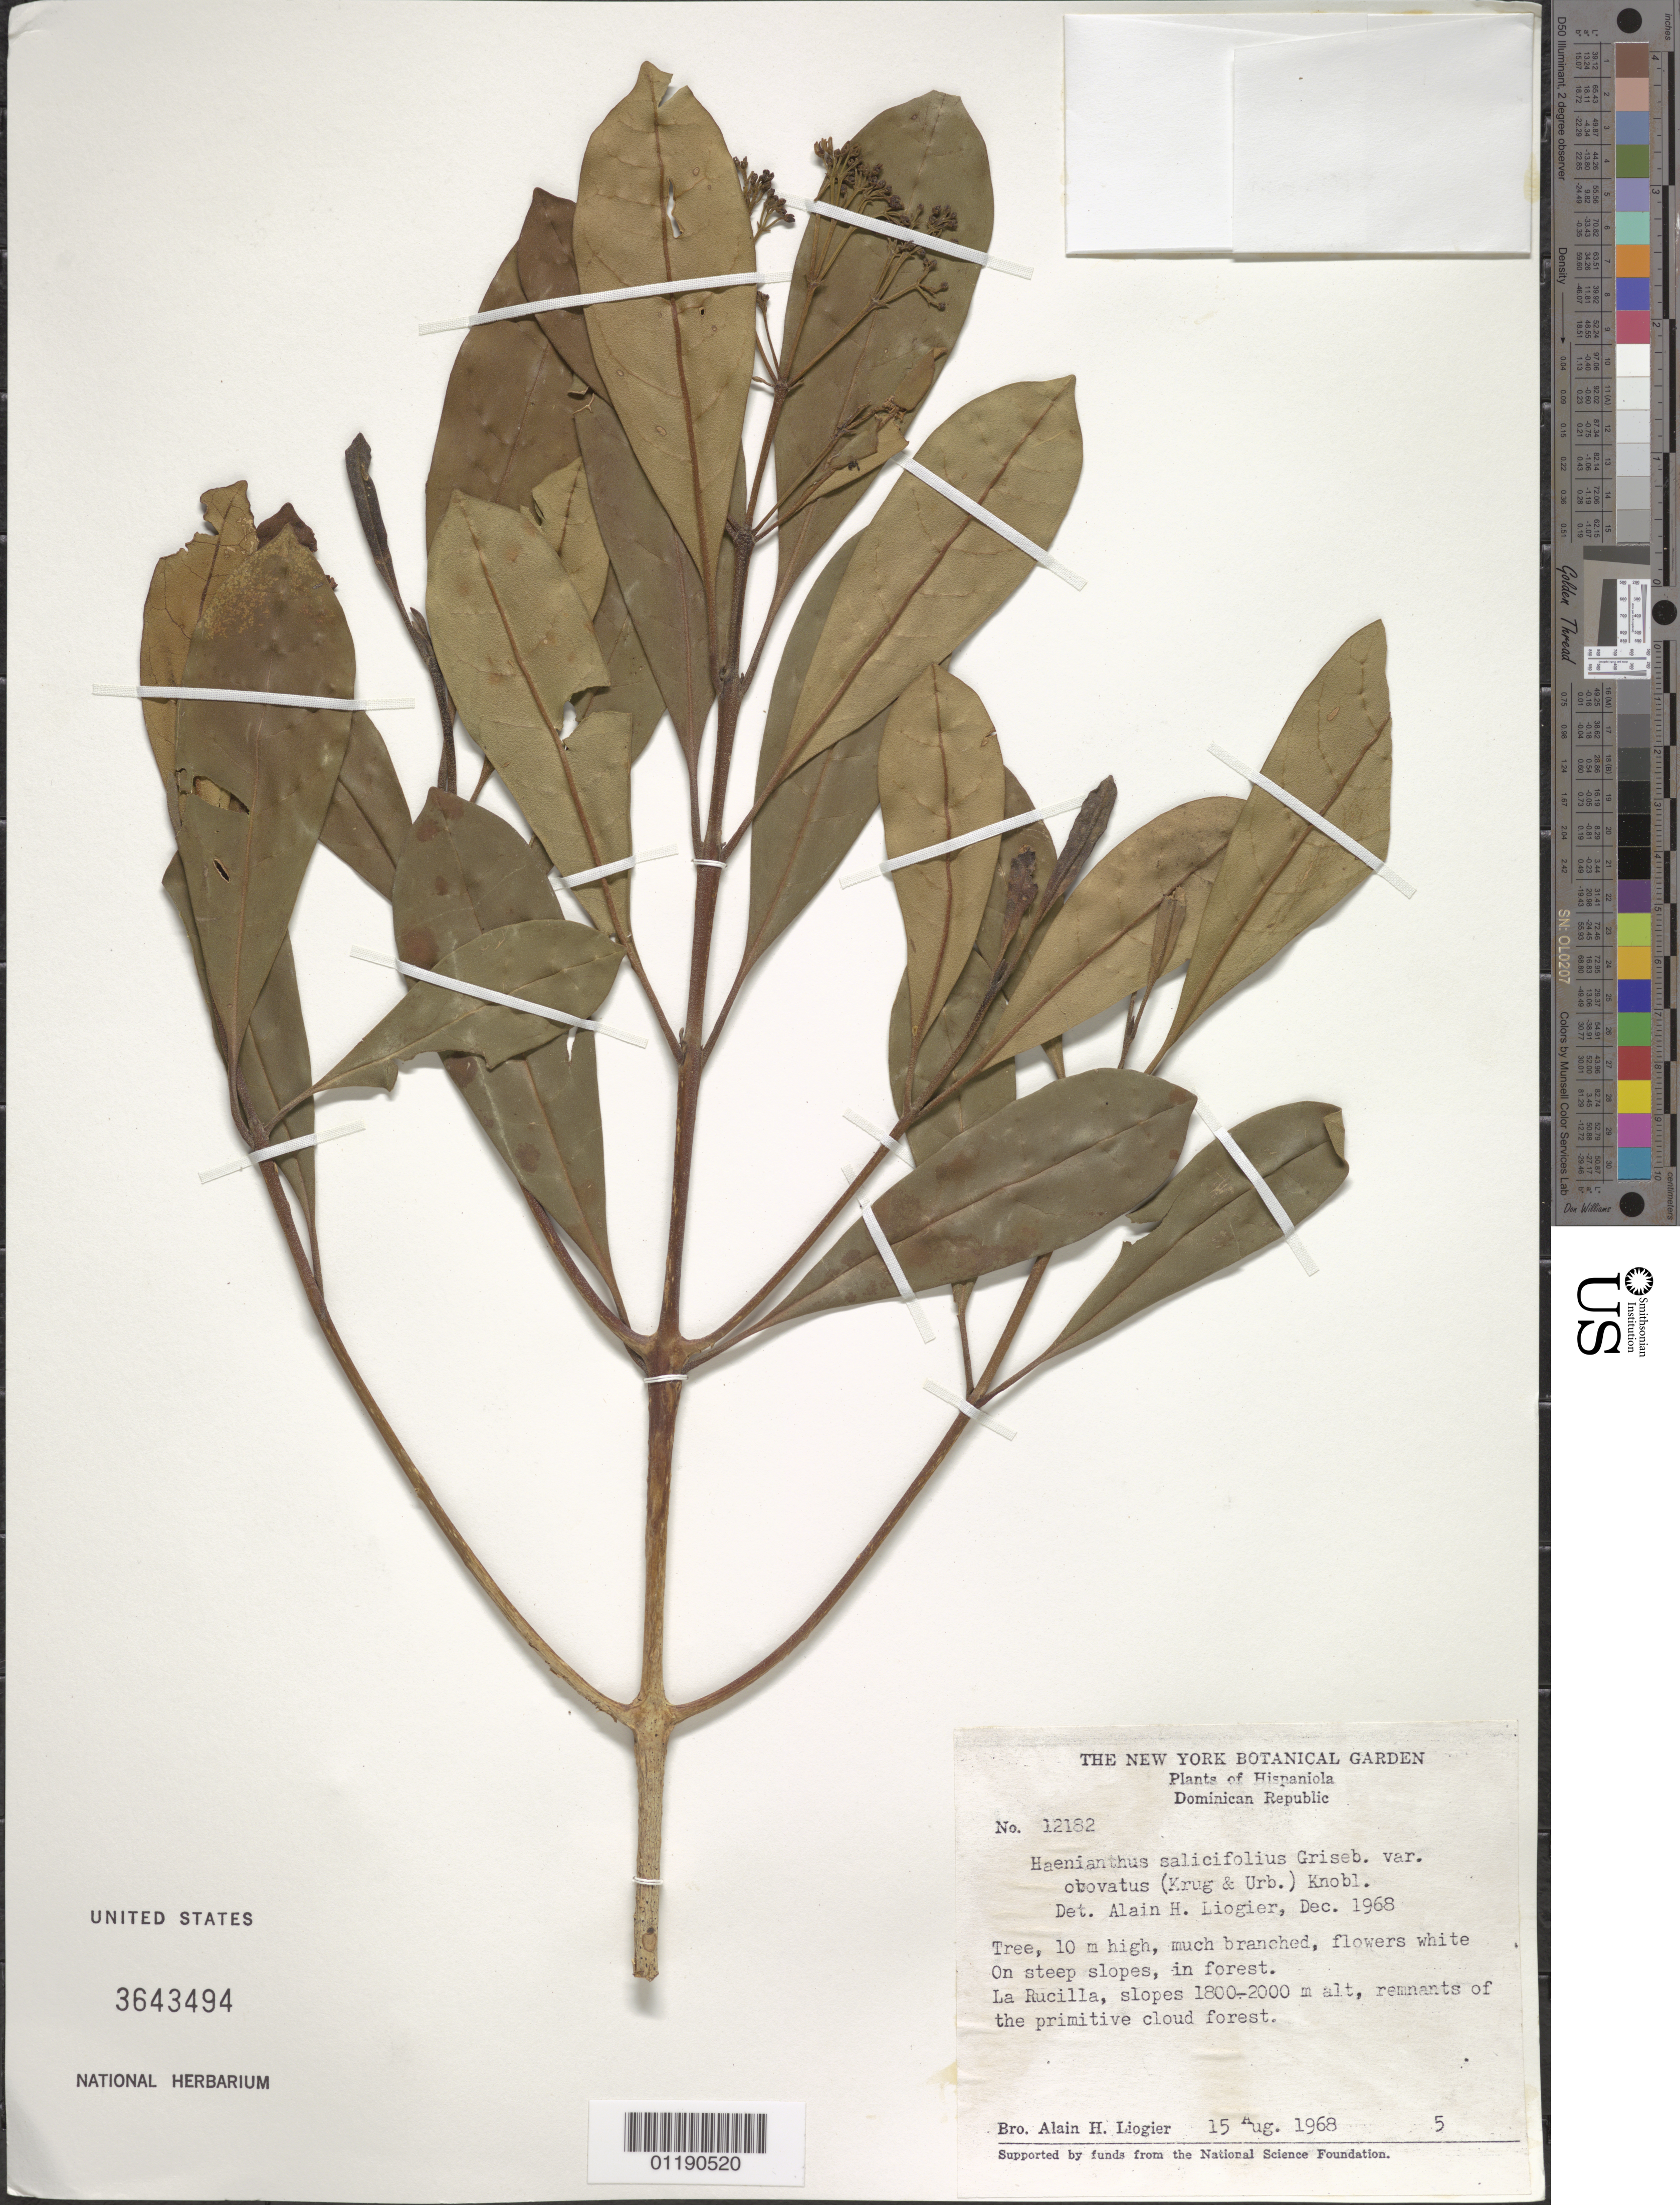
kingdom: Plantae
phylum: Tracheophyta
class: Magnoliopsida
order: Lamiales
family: Oleaceae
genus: Haenianthus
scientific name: Haenianthus salicifolius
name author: Griseb.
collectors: A. H. Liogier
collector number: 12182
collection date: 1968-08-15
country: Dominican Republic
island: Hispaniola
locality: La Rucilla.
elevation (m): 1800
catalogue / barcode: US 3643494